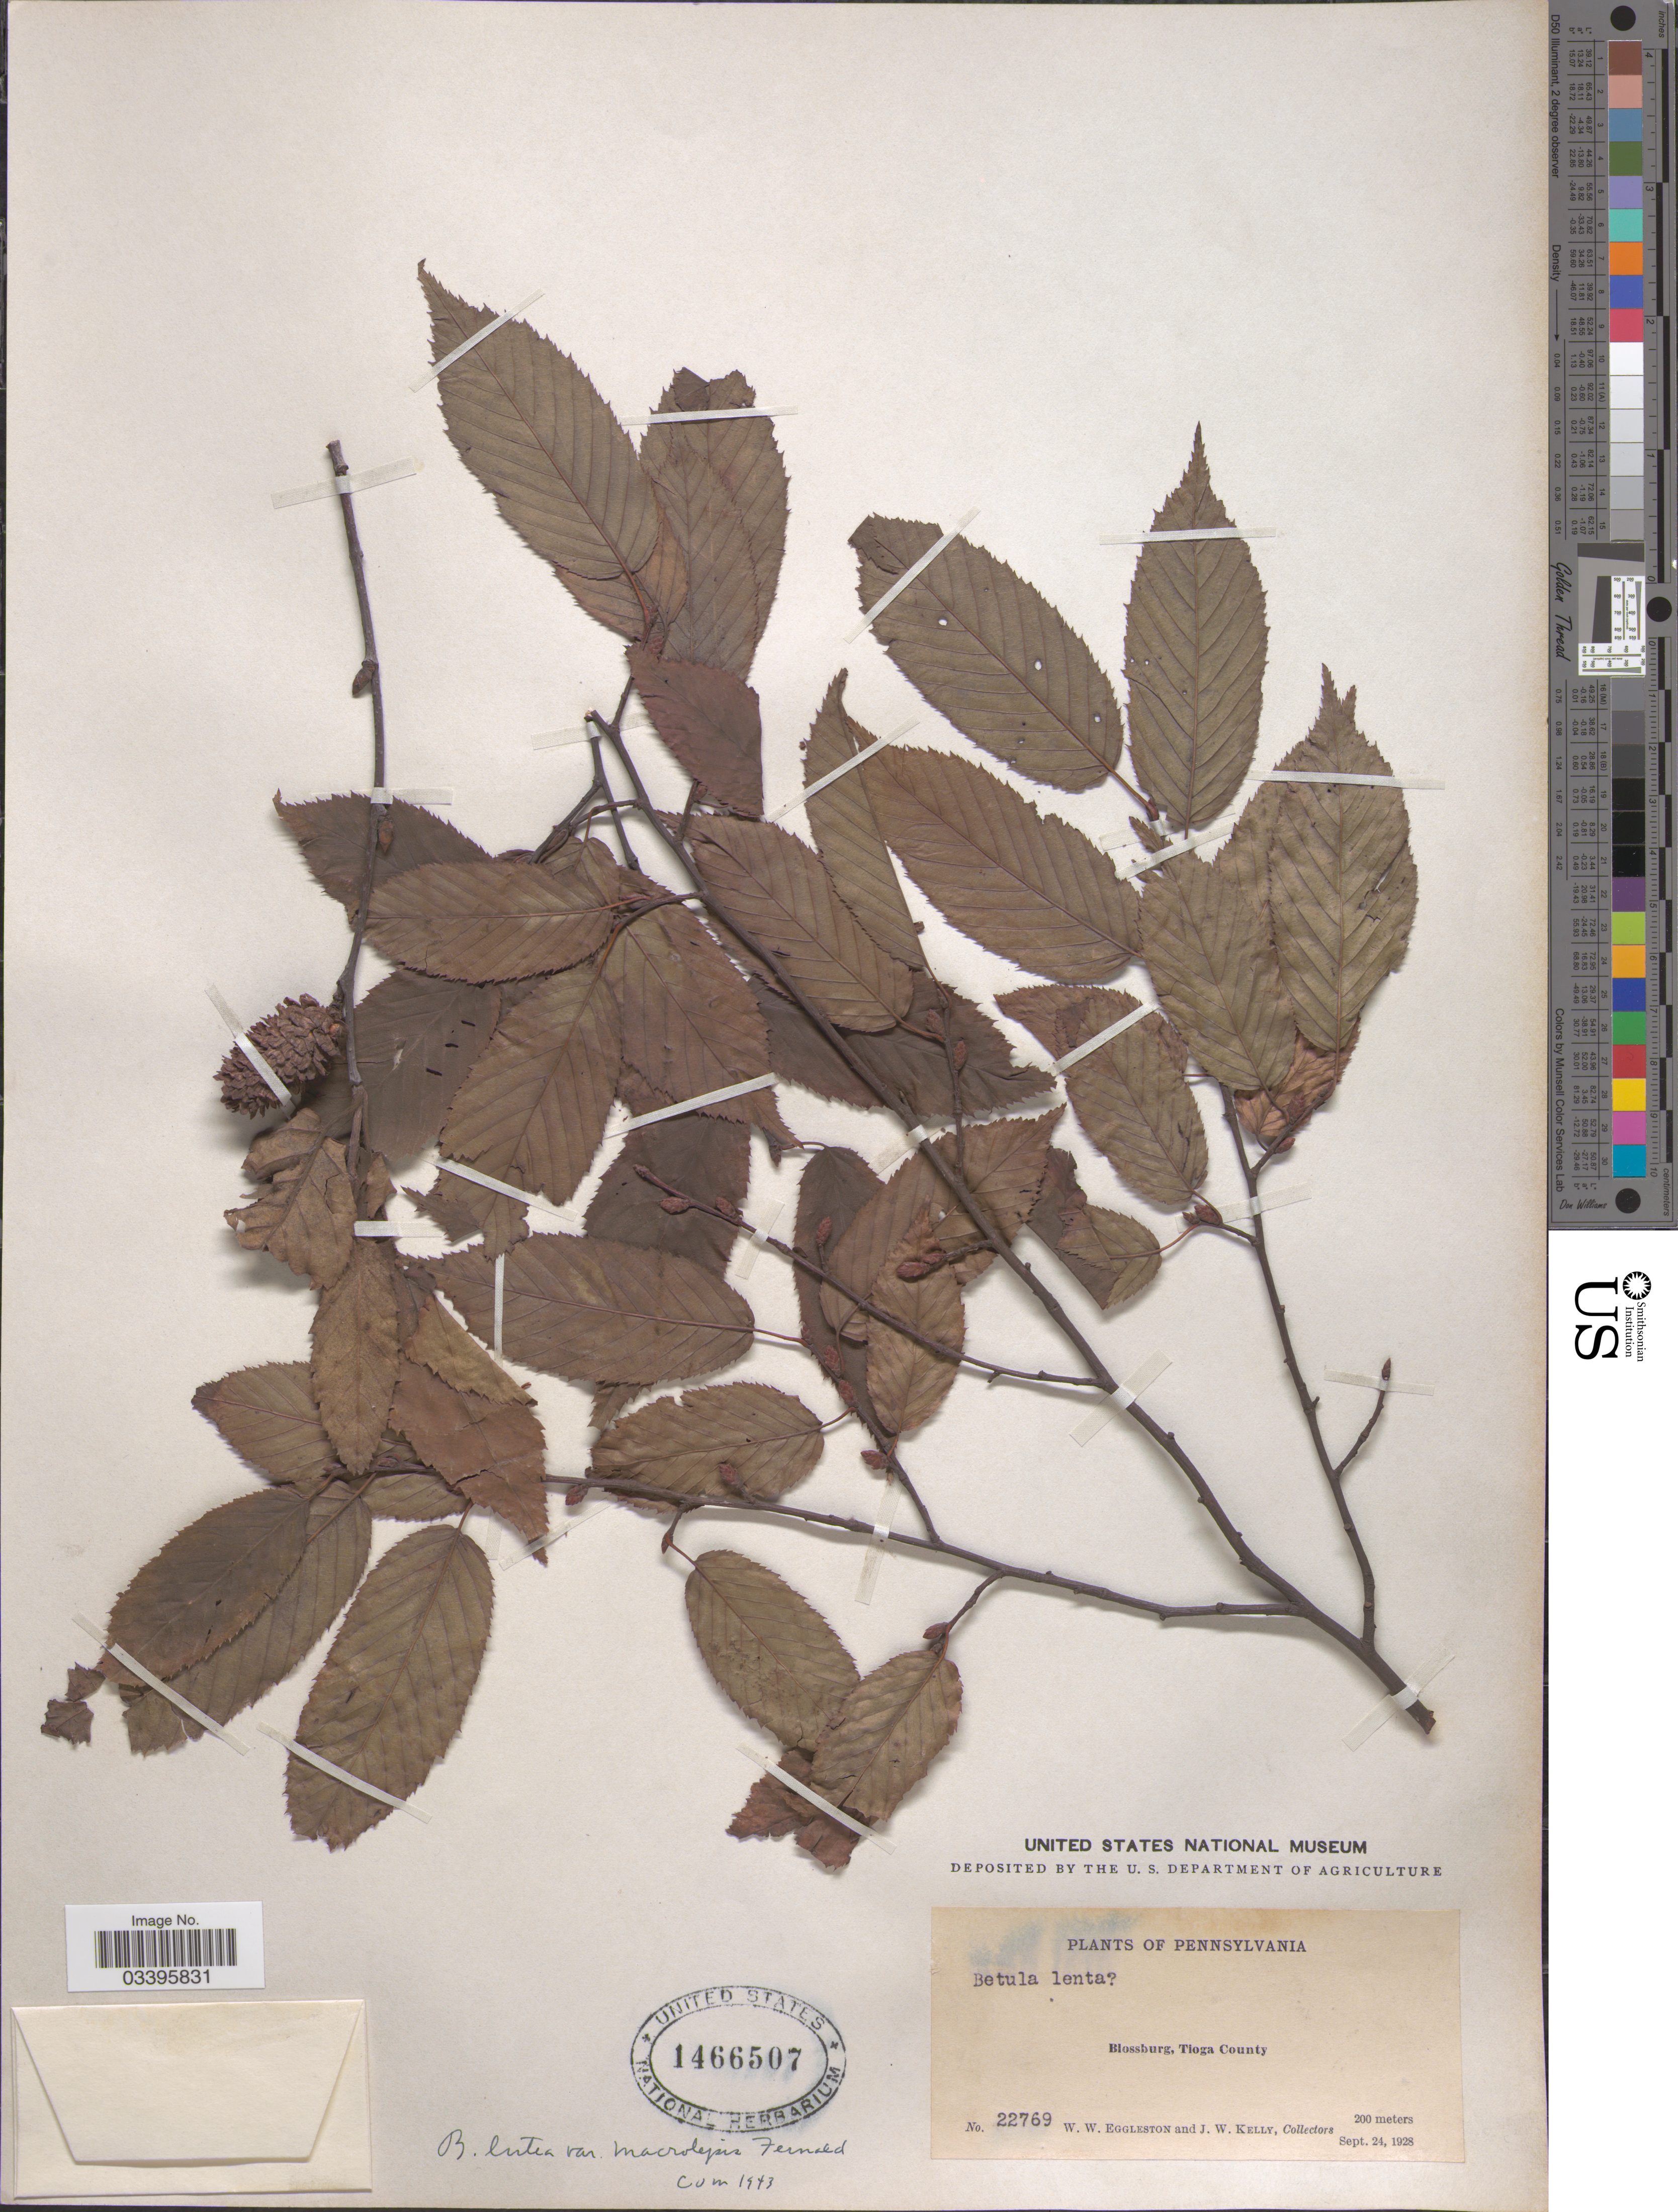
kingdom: Plantae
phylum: Tracheophyta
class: Magnoliopsida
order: Fagales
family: Betulaceae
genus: Betula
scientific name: Betula lutea subsp. macrolepis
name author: Fernald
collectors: W. W. Eggleston & J. Kelly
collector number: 22769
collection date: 1928-09-24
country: United States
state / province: Pennsylvania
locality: Blossburg, Tioga County.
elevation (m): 200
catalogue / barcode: US 1466507